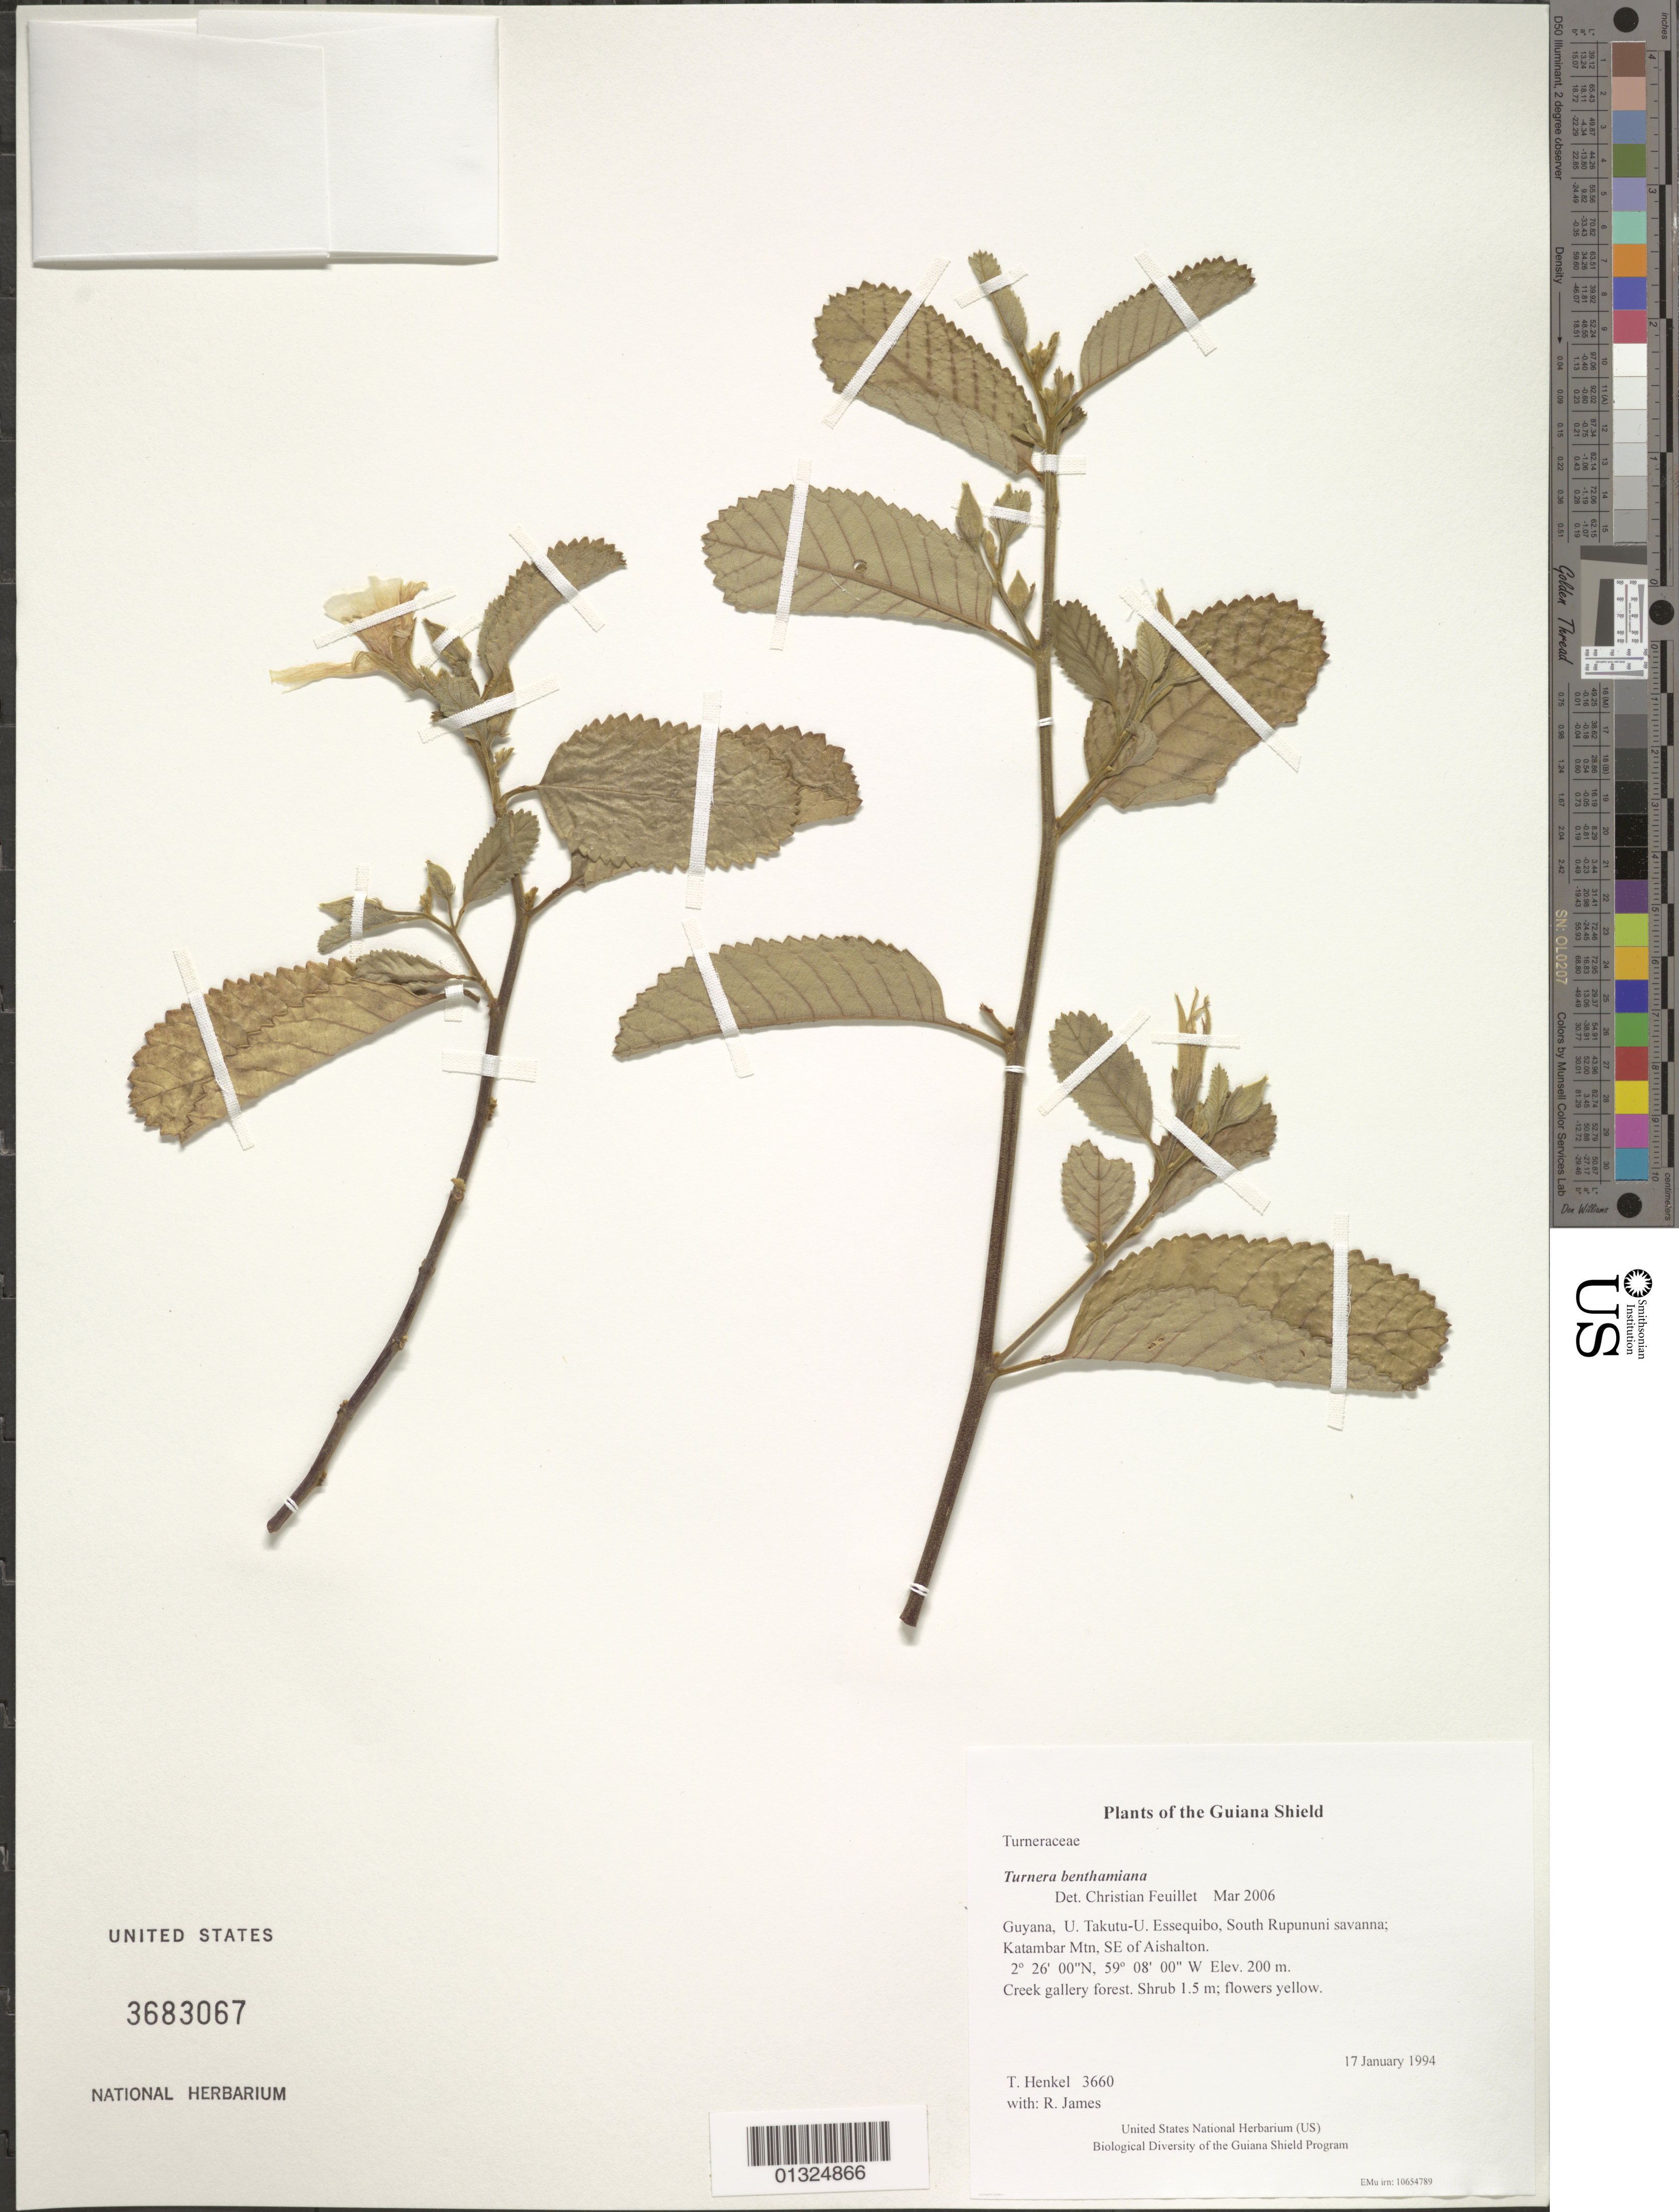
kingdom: Plantae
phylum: Tracheophyta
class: Magnoliopsida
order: Malpighiales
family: Turneraceae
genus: Turnera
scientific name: Turnera benthamiana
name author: M.R. Schomb.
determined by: Feuillet, C.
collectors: T. Henkel & R. James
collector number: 3660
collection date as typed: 17 January 1994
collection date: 1994-01-17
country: Guyana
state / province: U. Takutu-U. Essequibo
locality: South Rupununi savanna; Katambar Mtn, SE of Aishalton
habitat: Creek gallery forest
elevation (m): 200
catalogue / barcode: US 3683067